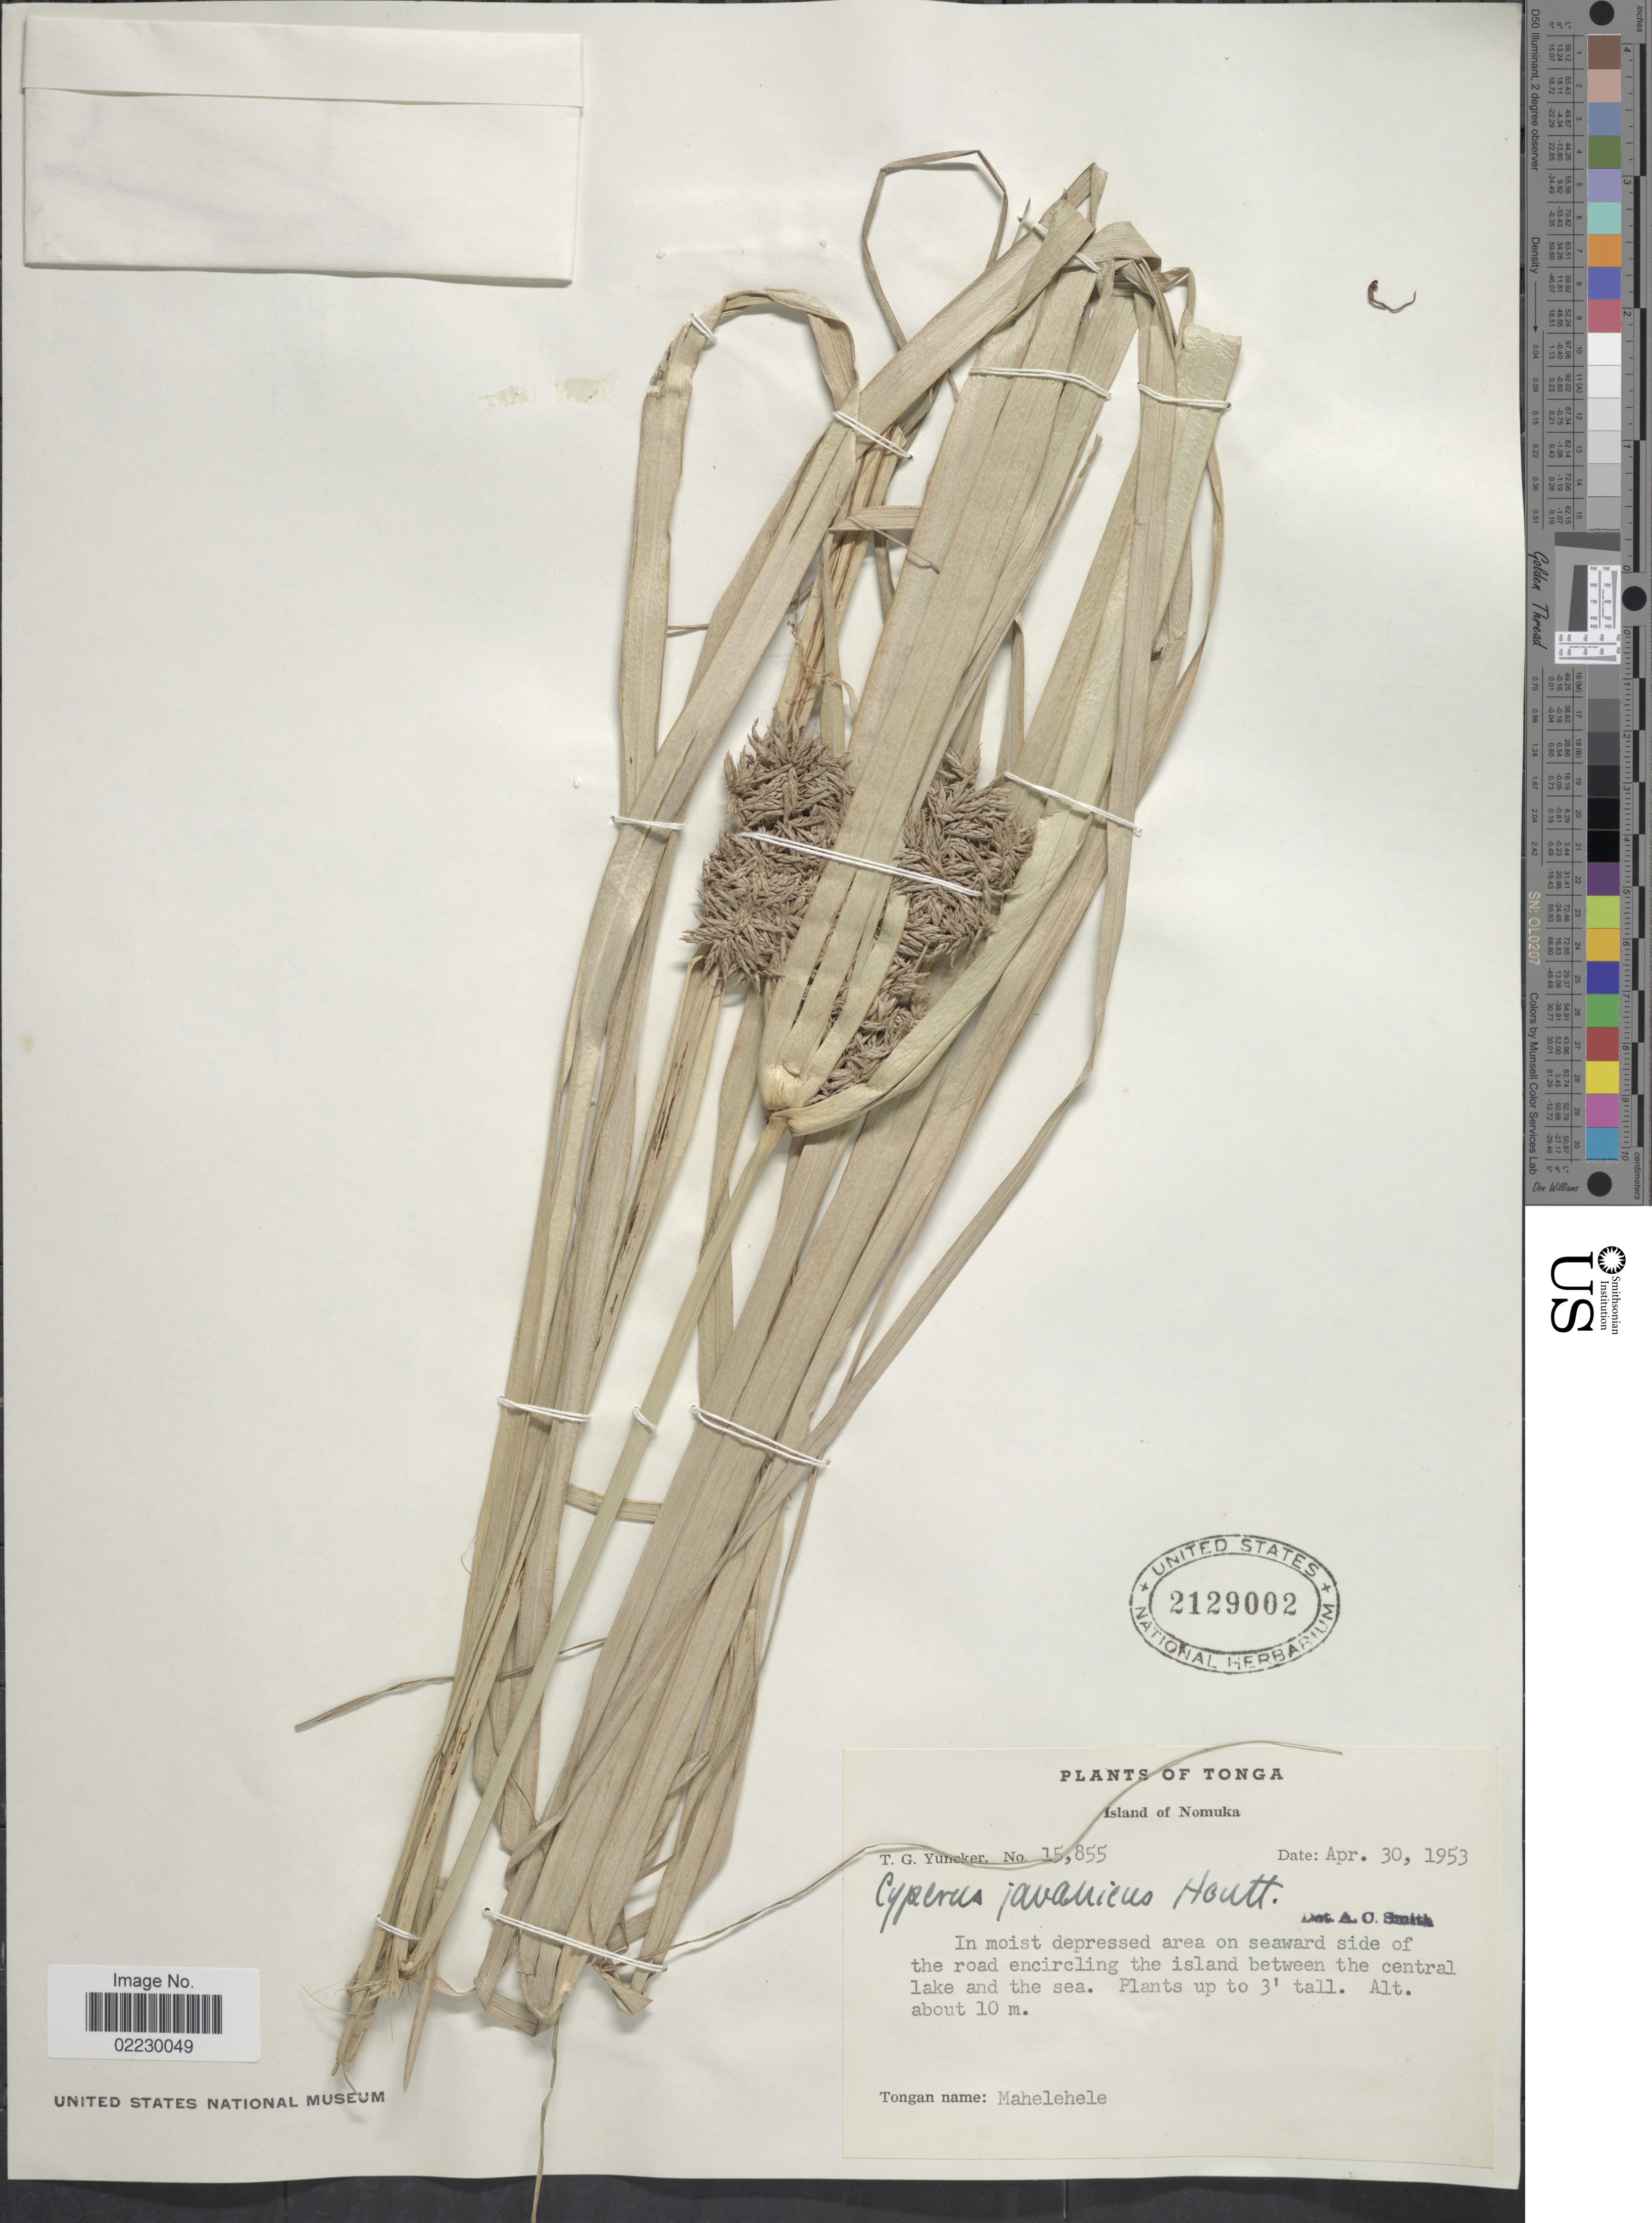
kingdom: Plantae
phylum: Tracheophyta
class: Liliopsida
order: Poales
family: Cyperaceae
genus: Cyperus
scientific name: Cyperus javanicus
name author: Houtt.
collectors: T. G. Yuncker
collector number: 15855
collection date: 1953-04-30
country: Tonga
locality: Island of Nomuka, seaward side of the road encircling the island between the central lake and the sea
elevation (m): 10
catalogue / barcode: US 2129002